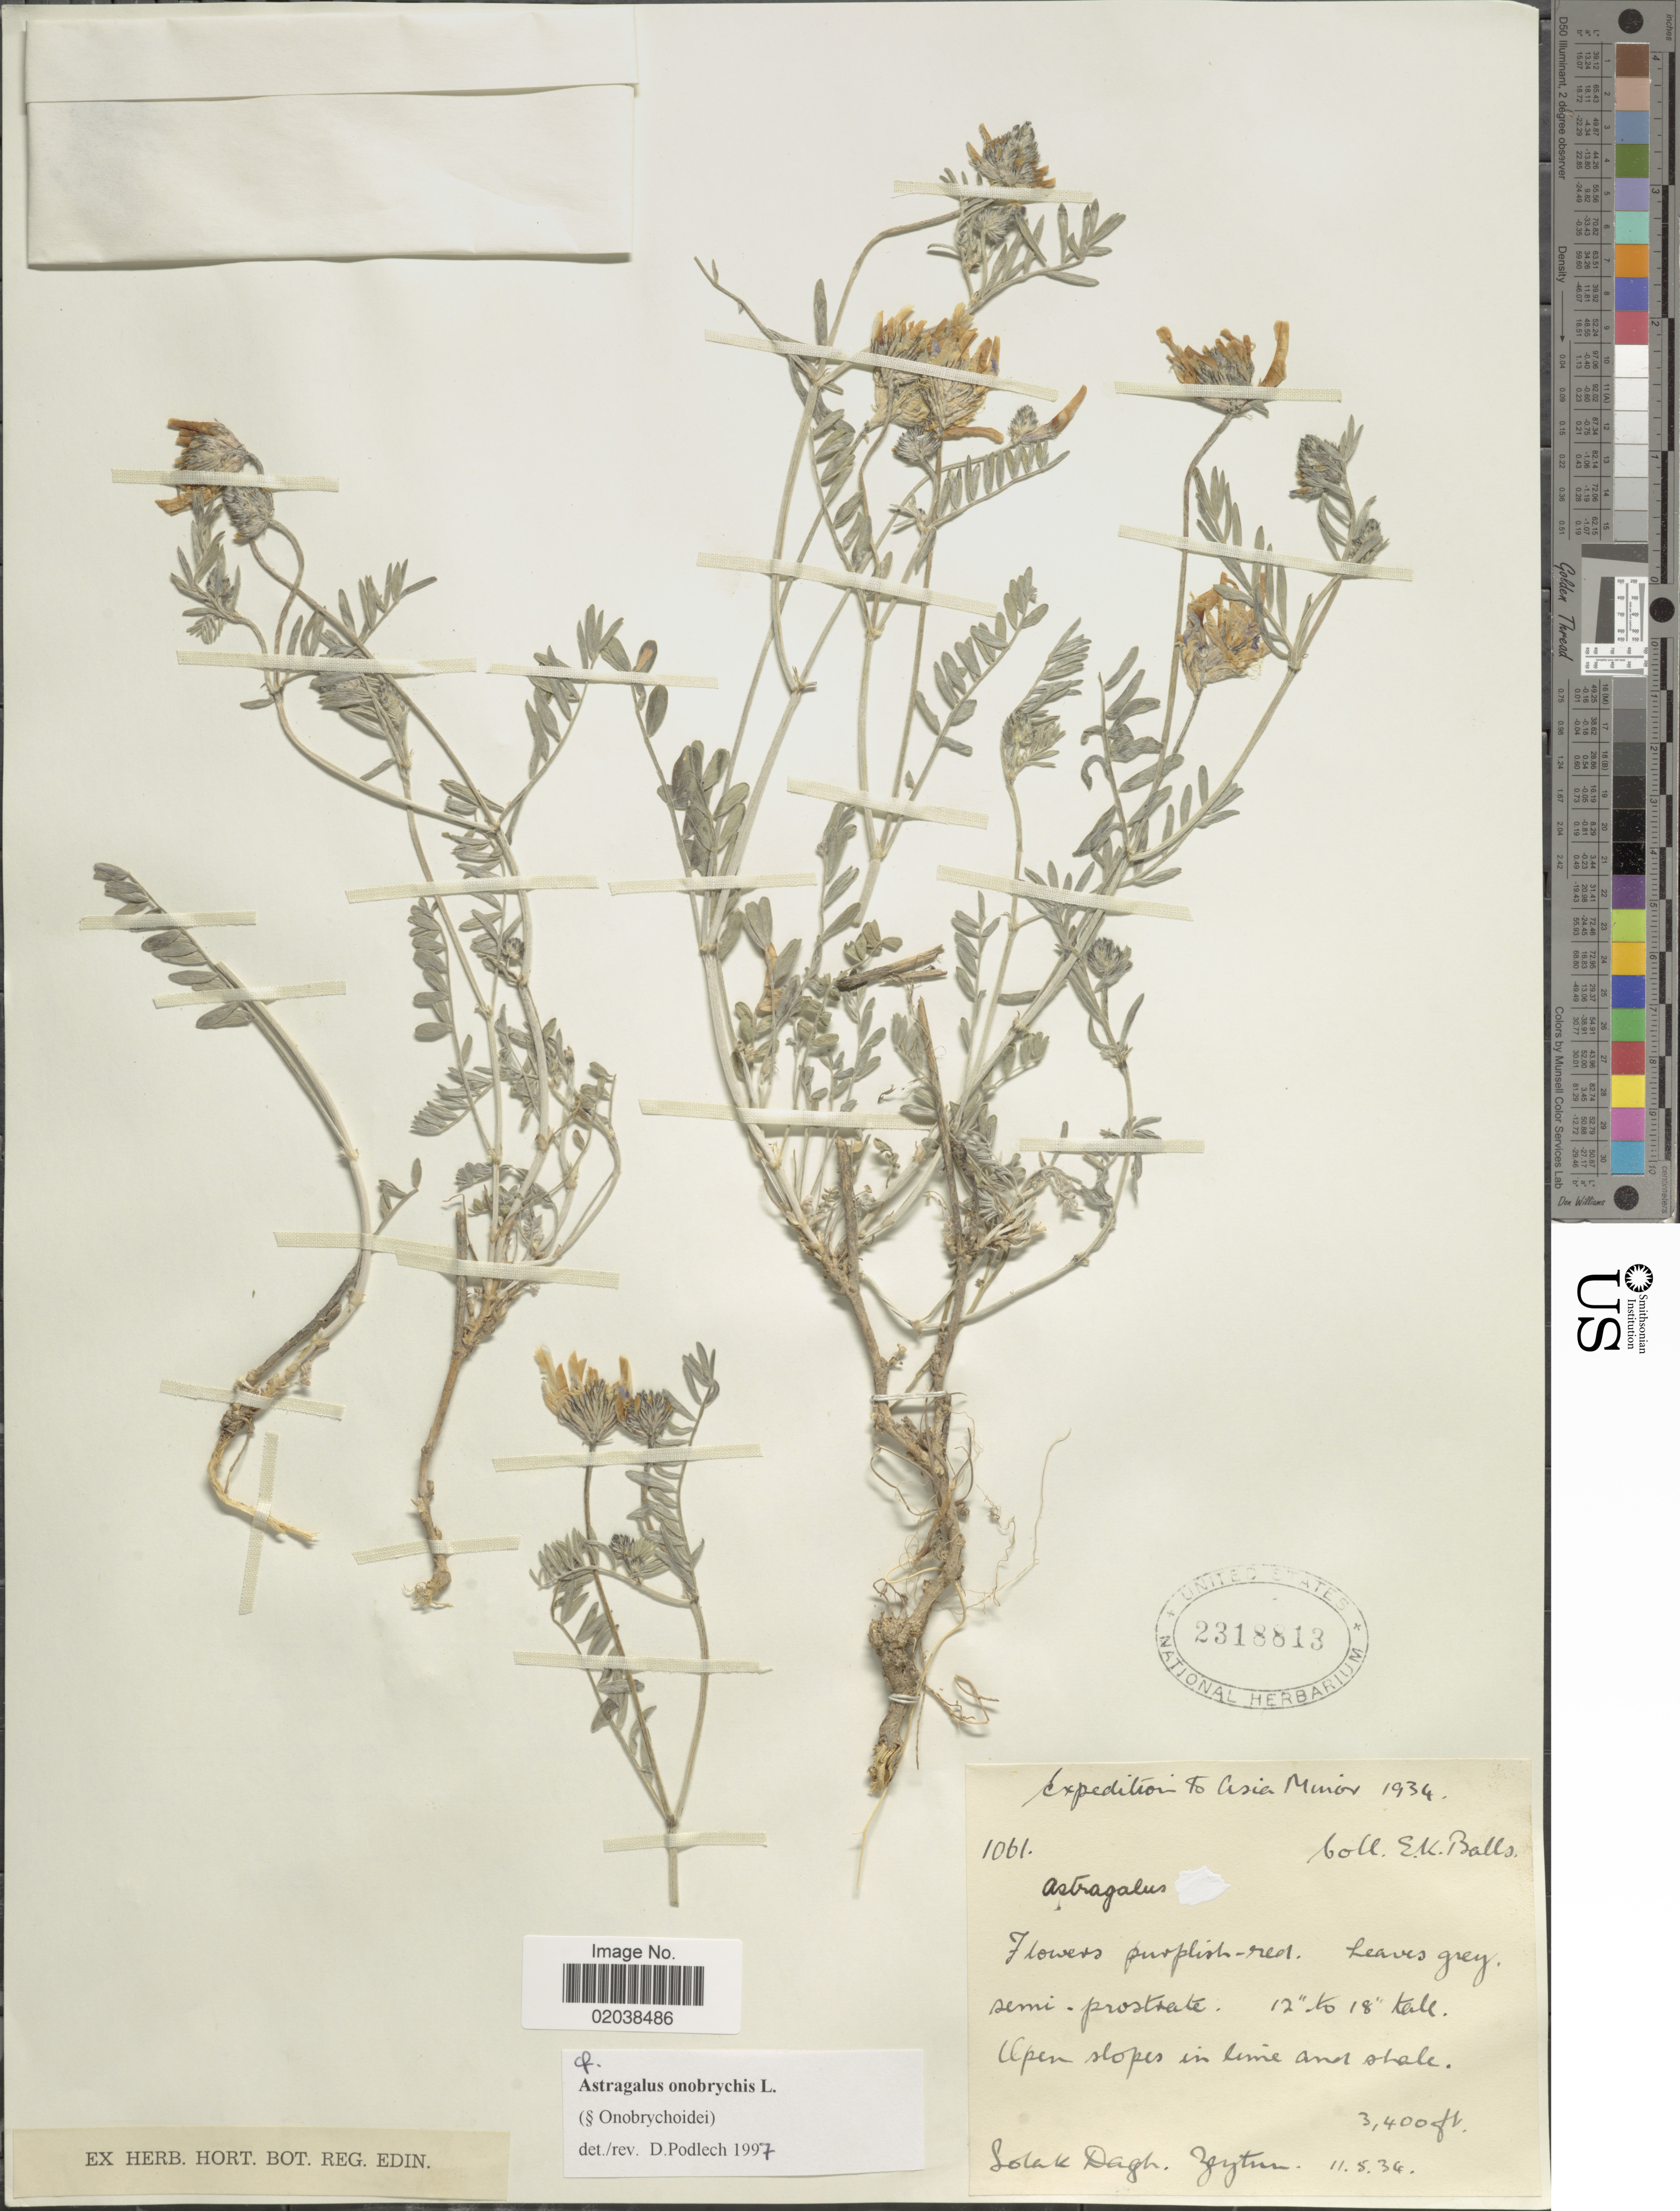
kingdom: Plantae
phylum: Tracheophyta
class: Magnoliopsida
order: Fabales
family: Fabaceae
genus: Astragalus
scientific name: Astragalus onobrychis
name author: L.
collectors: E. K. Balls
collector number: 1061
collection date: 1936-05-11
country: Turkey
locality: Asia Minor. Solak Dagh, Zeytin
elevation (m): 1036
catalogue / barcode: US 2318813